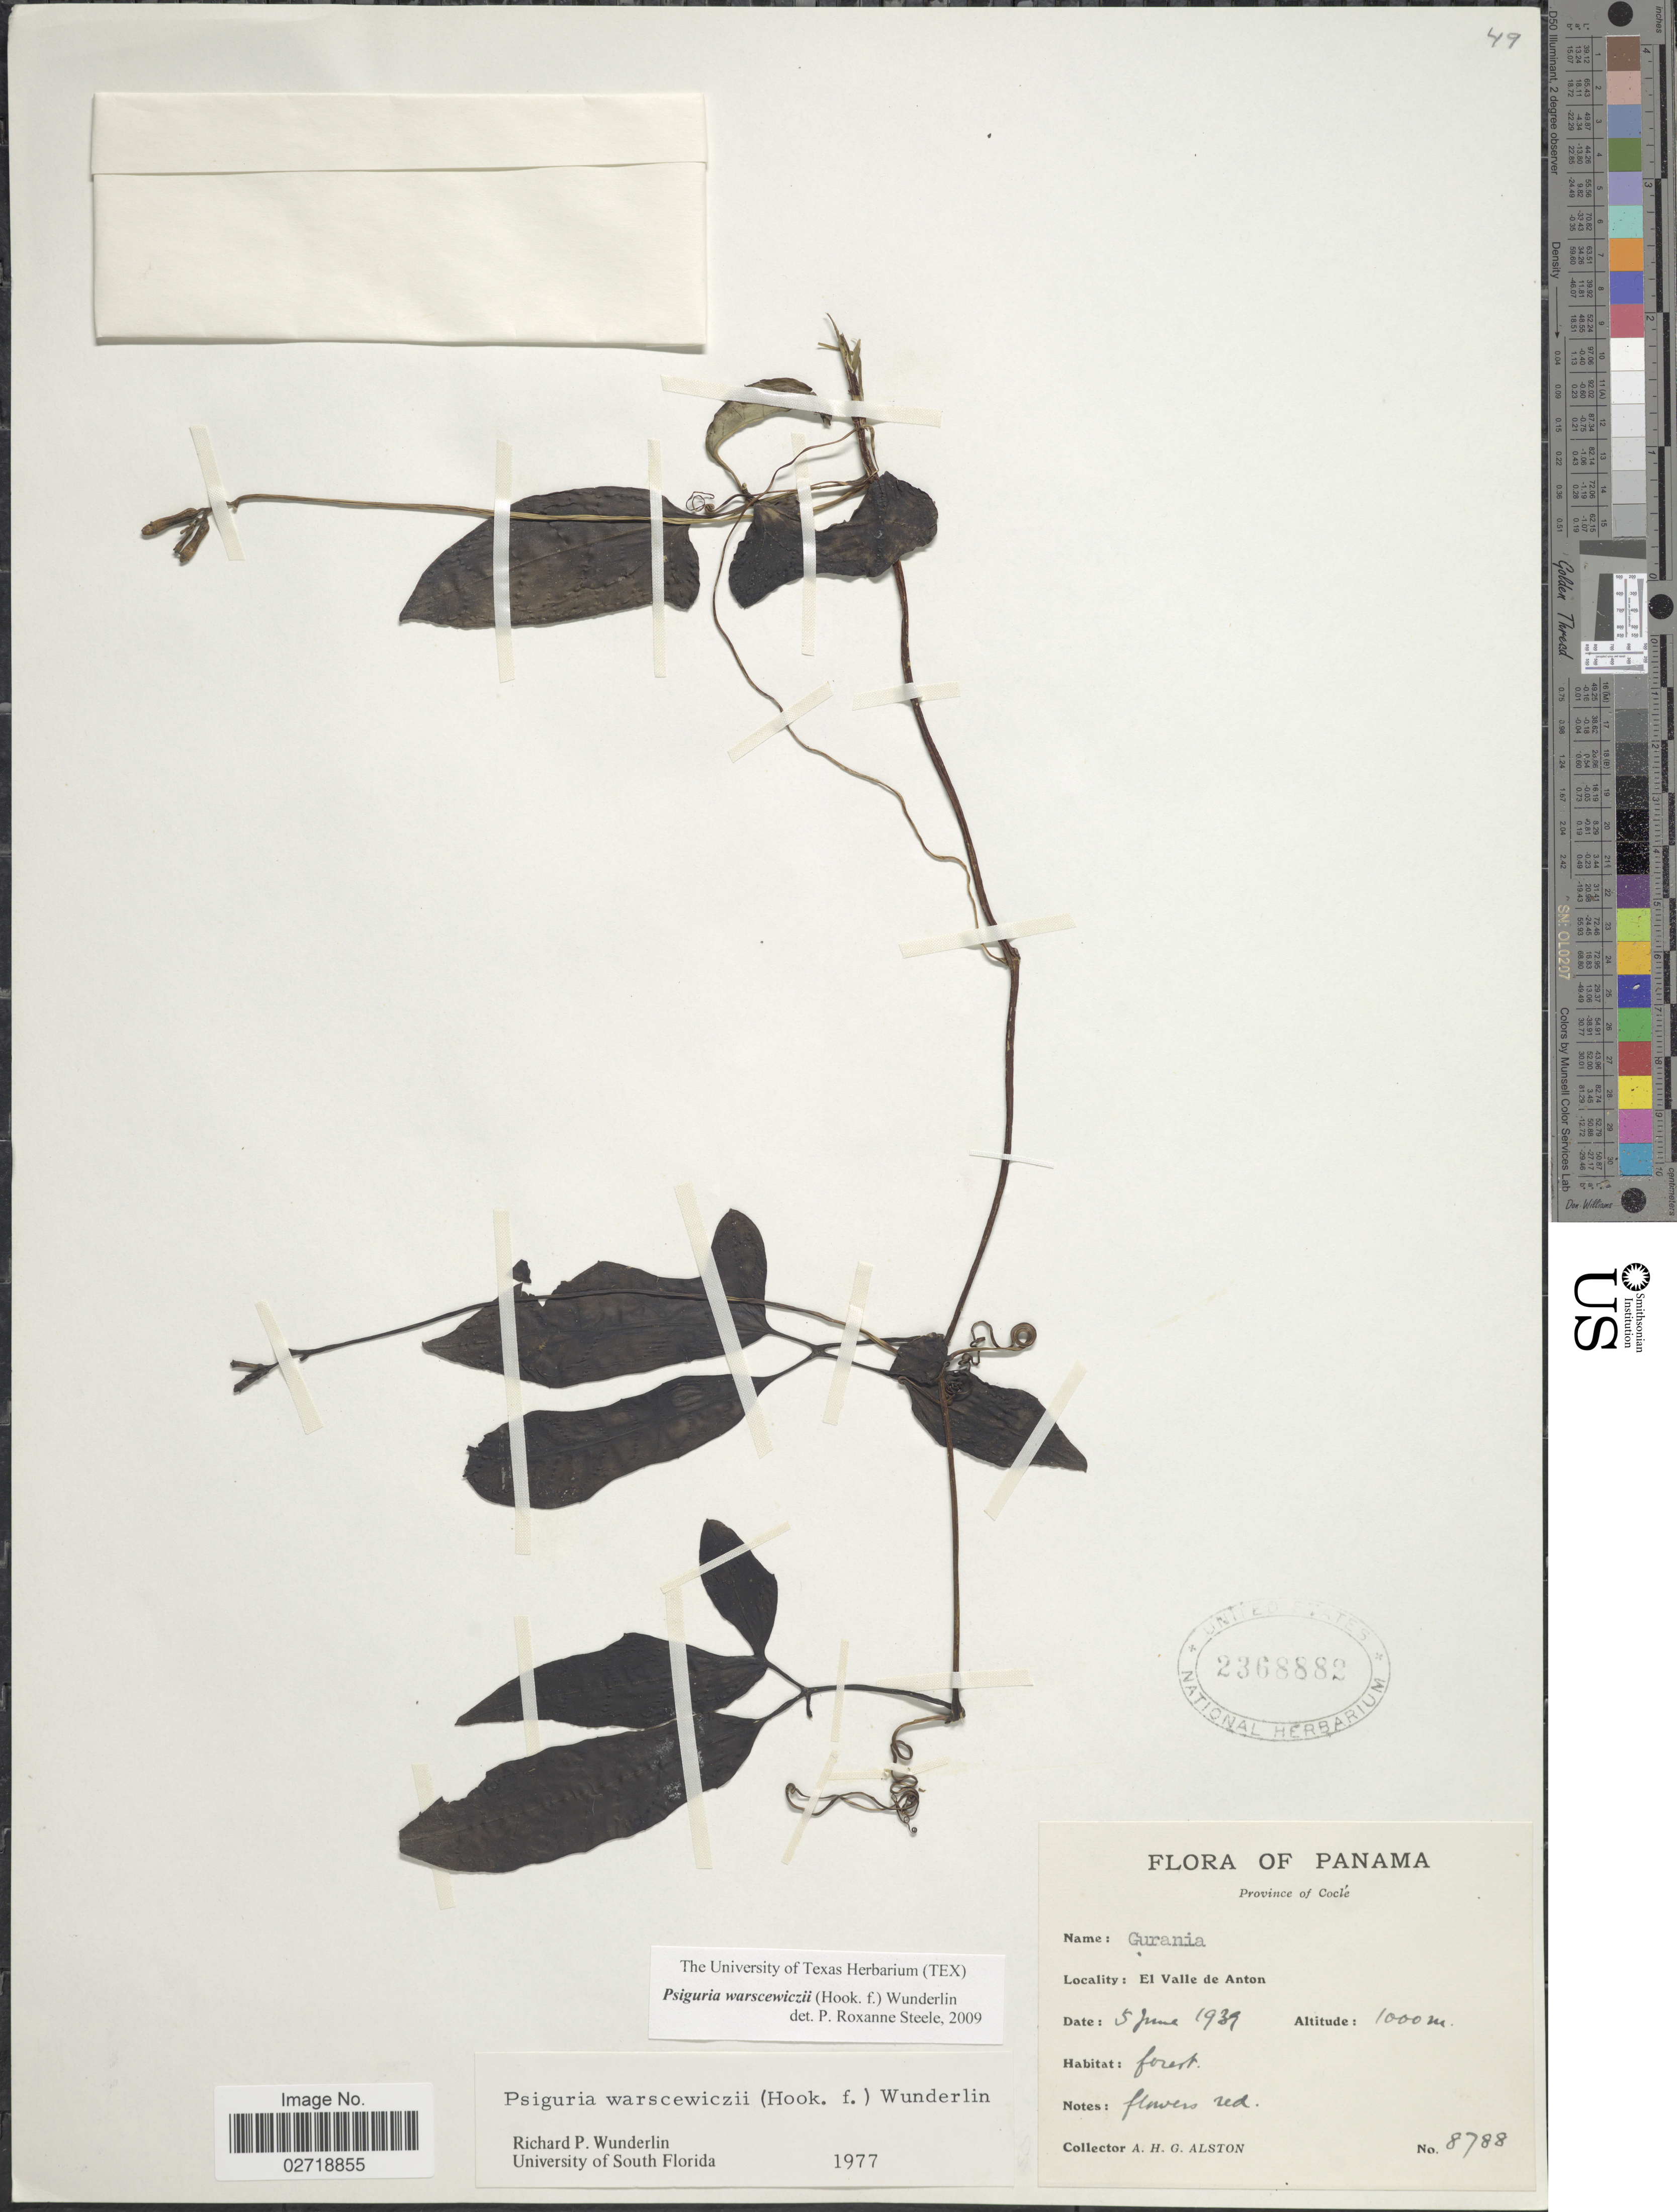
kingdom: Plantae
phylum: Tracheophyta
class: Magnoliopsida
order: Cucurbitales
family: Cucurbitaceae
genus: Psiguria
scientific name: Psiguria warscewiczii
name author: (Hook. f.) Wunderlin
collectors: A. H. Alston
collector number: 8788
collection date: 1939-06-05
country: Panama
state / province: Coclé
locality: El Valle de Anton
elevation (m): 1000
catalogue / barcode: US 2368882